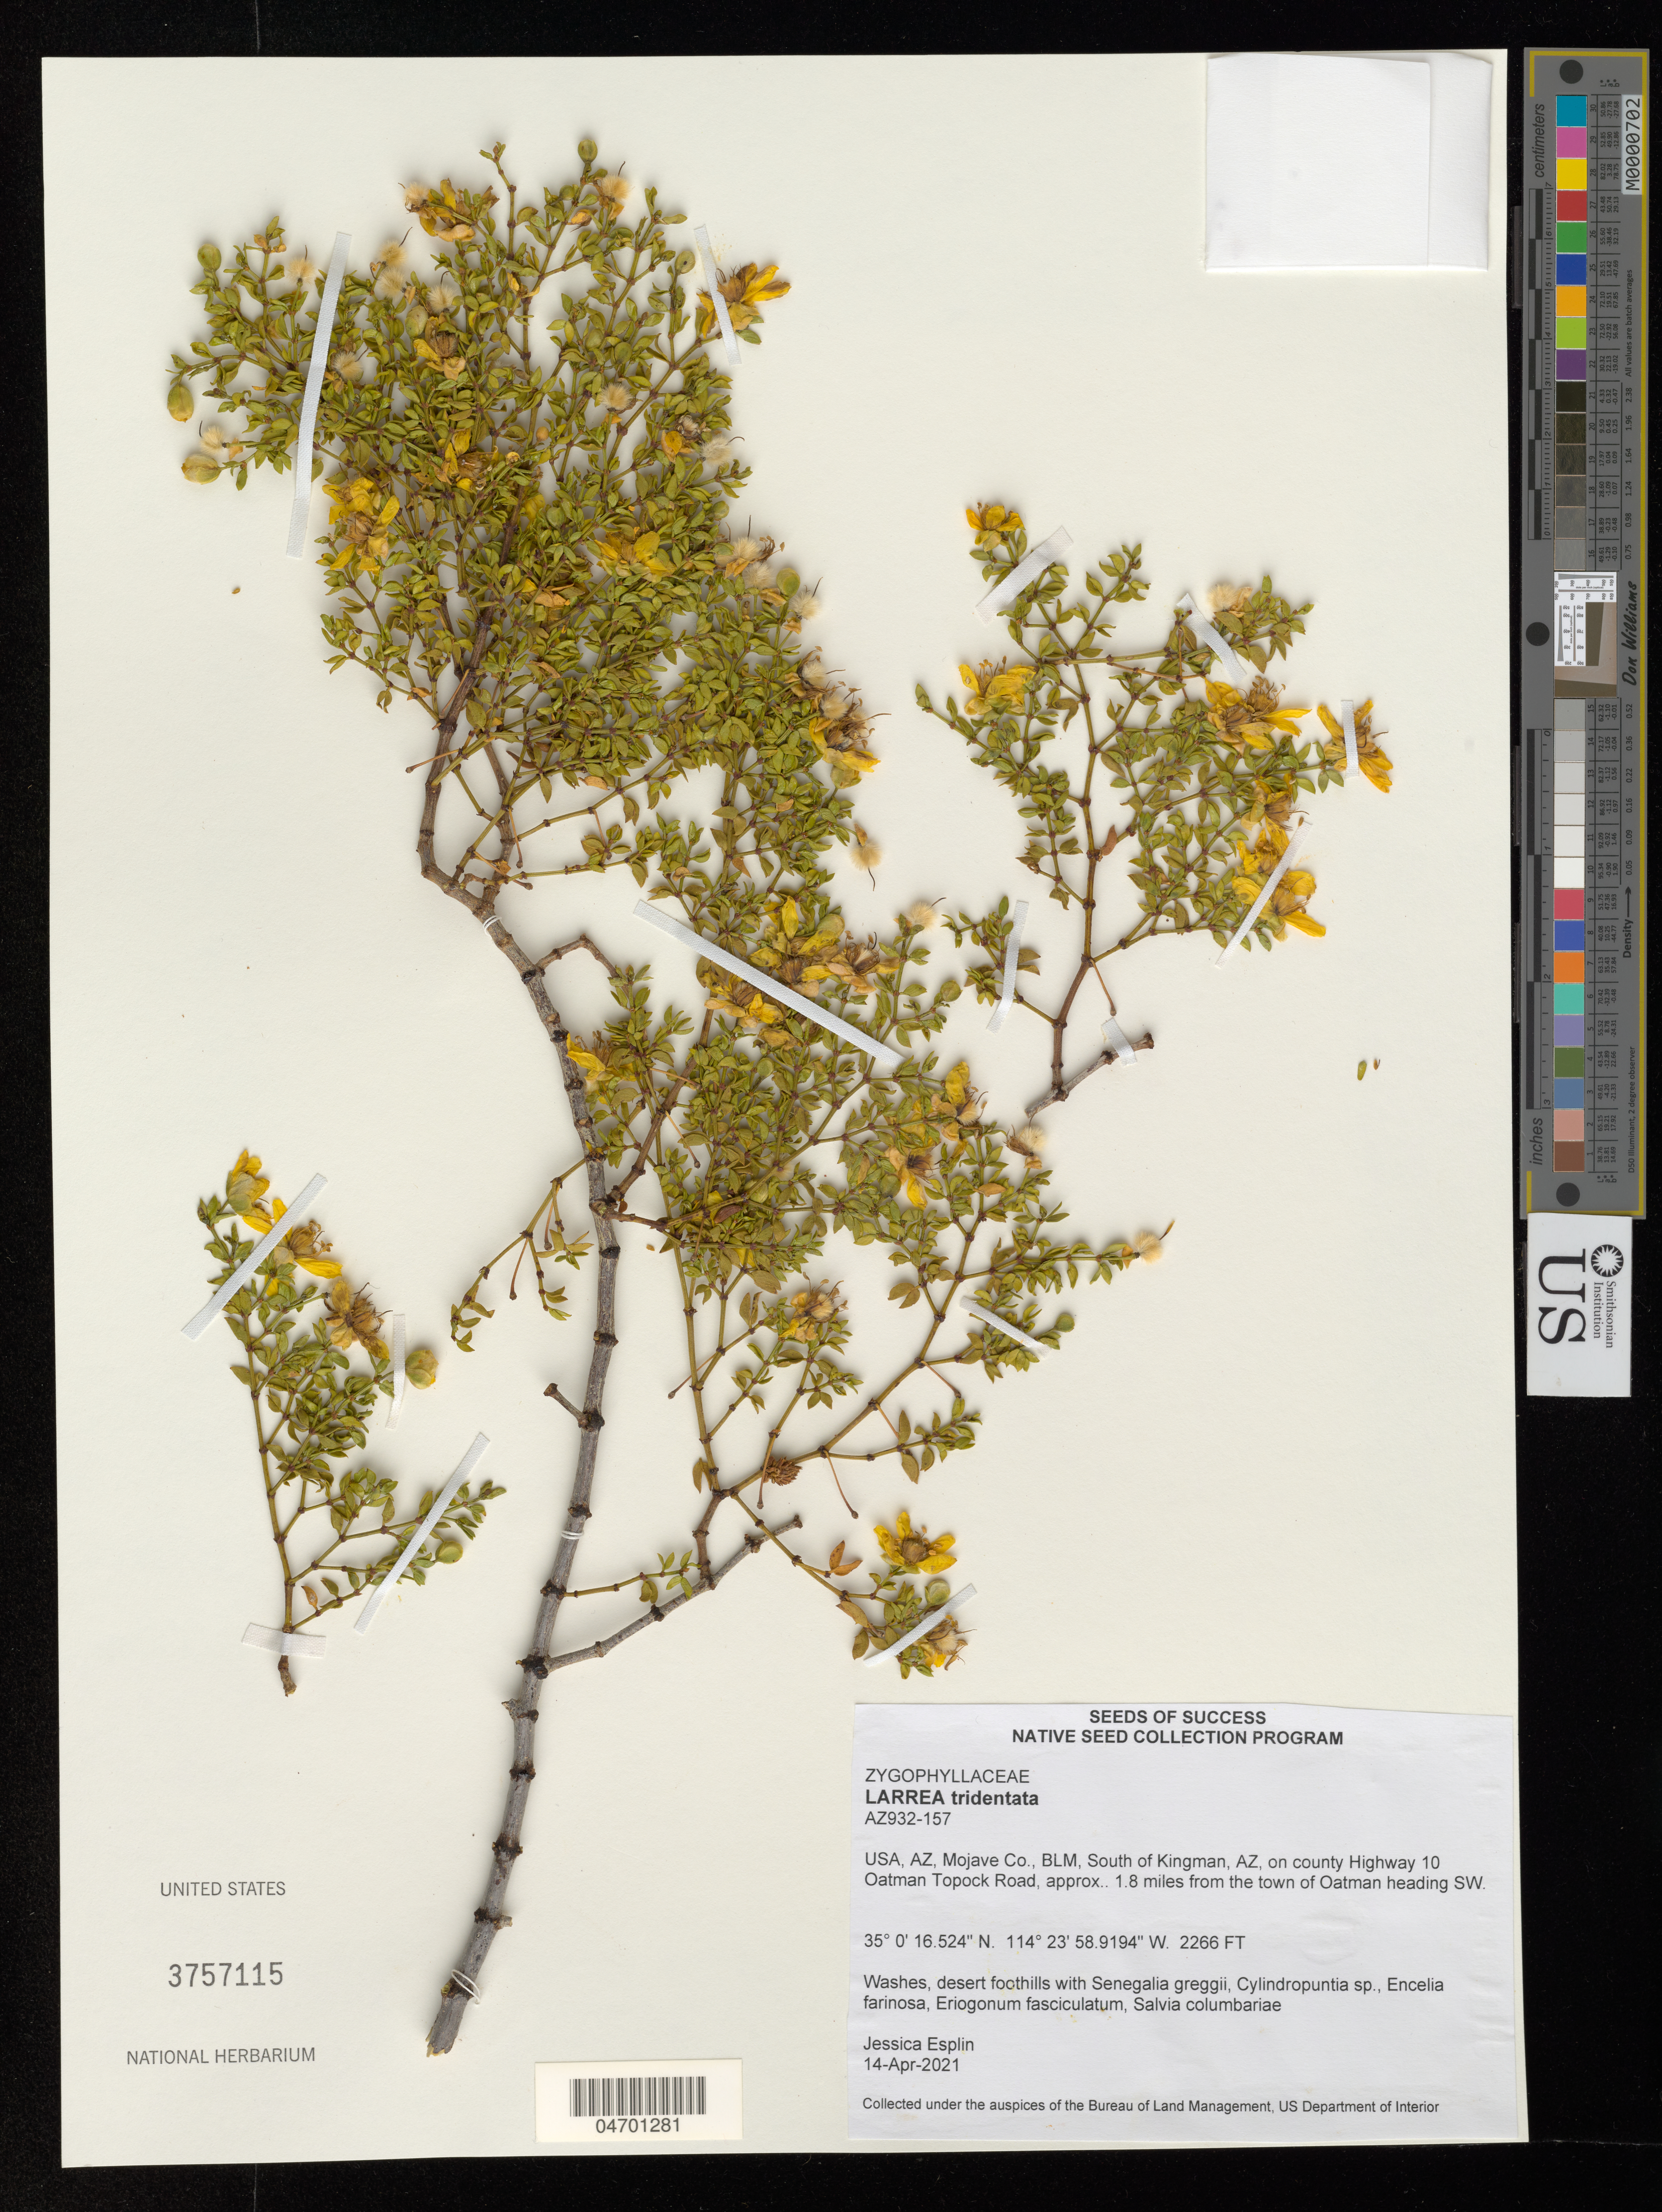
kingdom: Plantae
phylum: Tracheophyta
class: Magnoliopsida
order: Zygophyllales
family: Zygophyllaceae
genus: Larrea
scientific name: Larrea tridentata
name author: (Sessé & Moc. ex DC.) Coville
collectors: A. Ron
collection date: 2021-04-14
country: United States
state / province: Arizona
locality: AZ, Mojave Co., BLM, South of Kingman, on county Highway 10, Oatman Topock Road, approx. 1.8 miles from the town of Oatman heading SW.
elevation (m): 691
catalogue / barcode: US 3757115